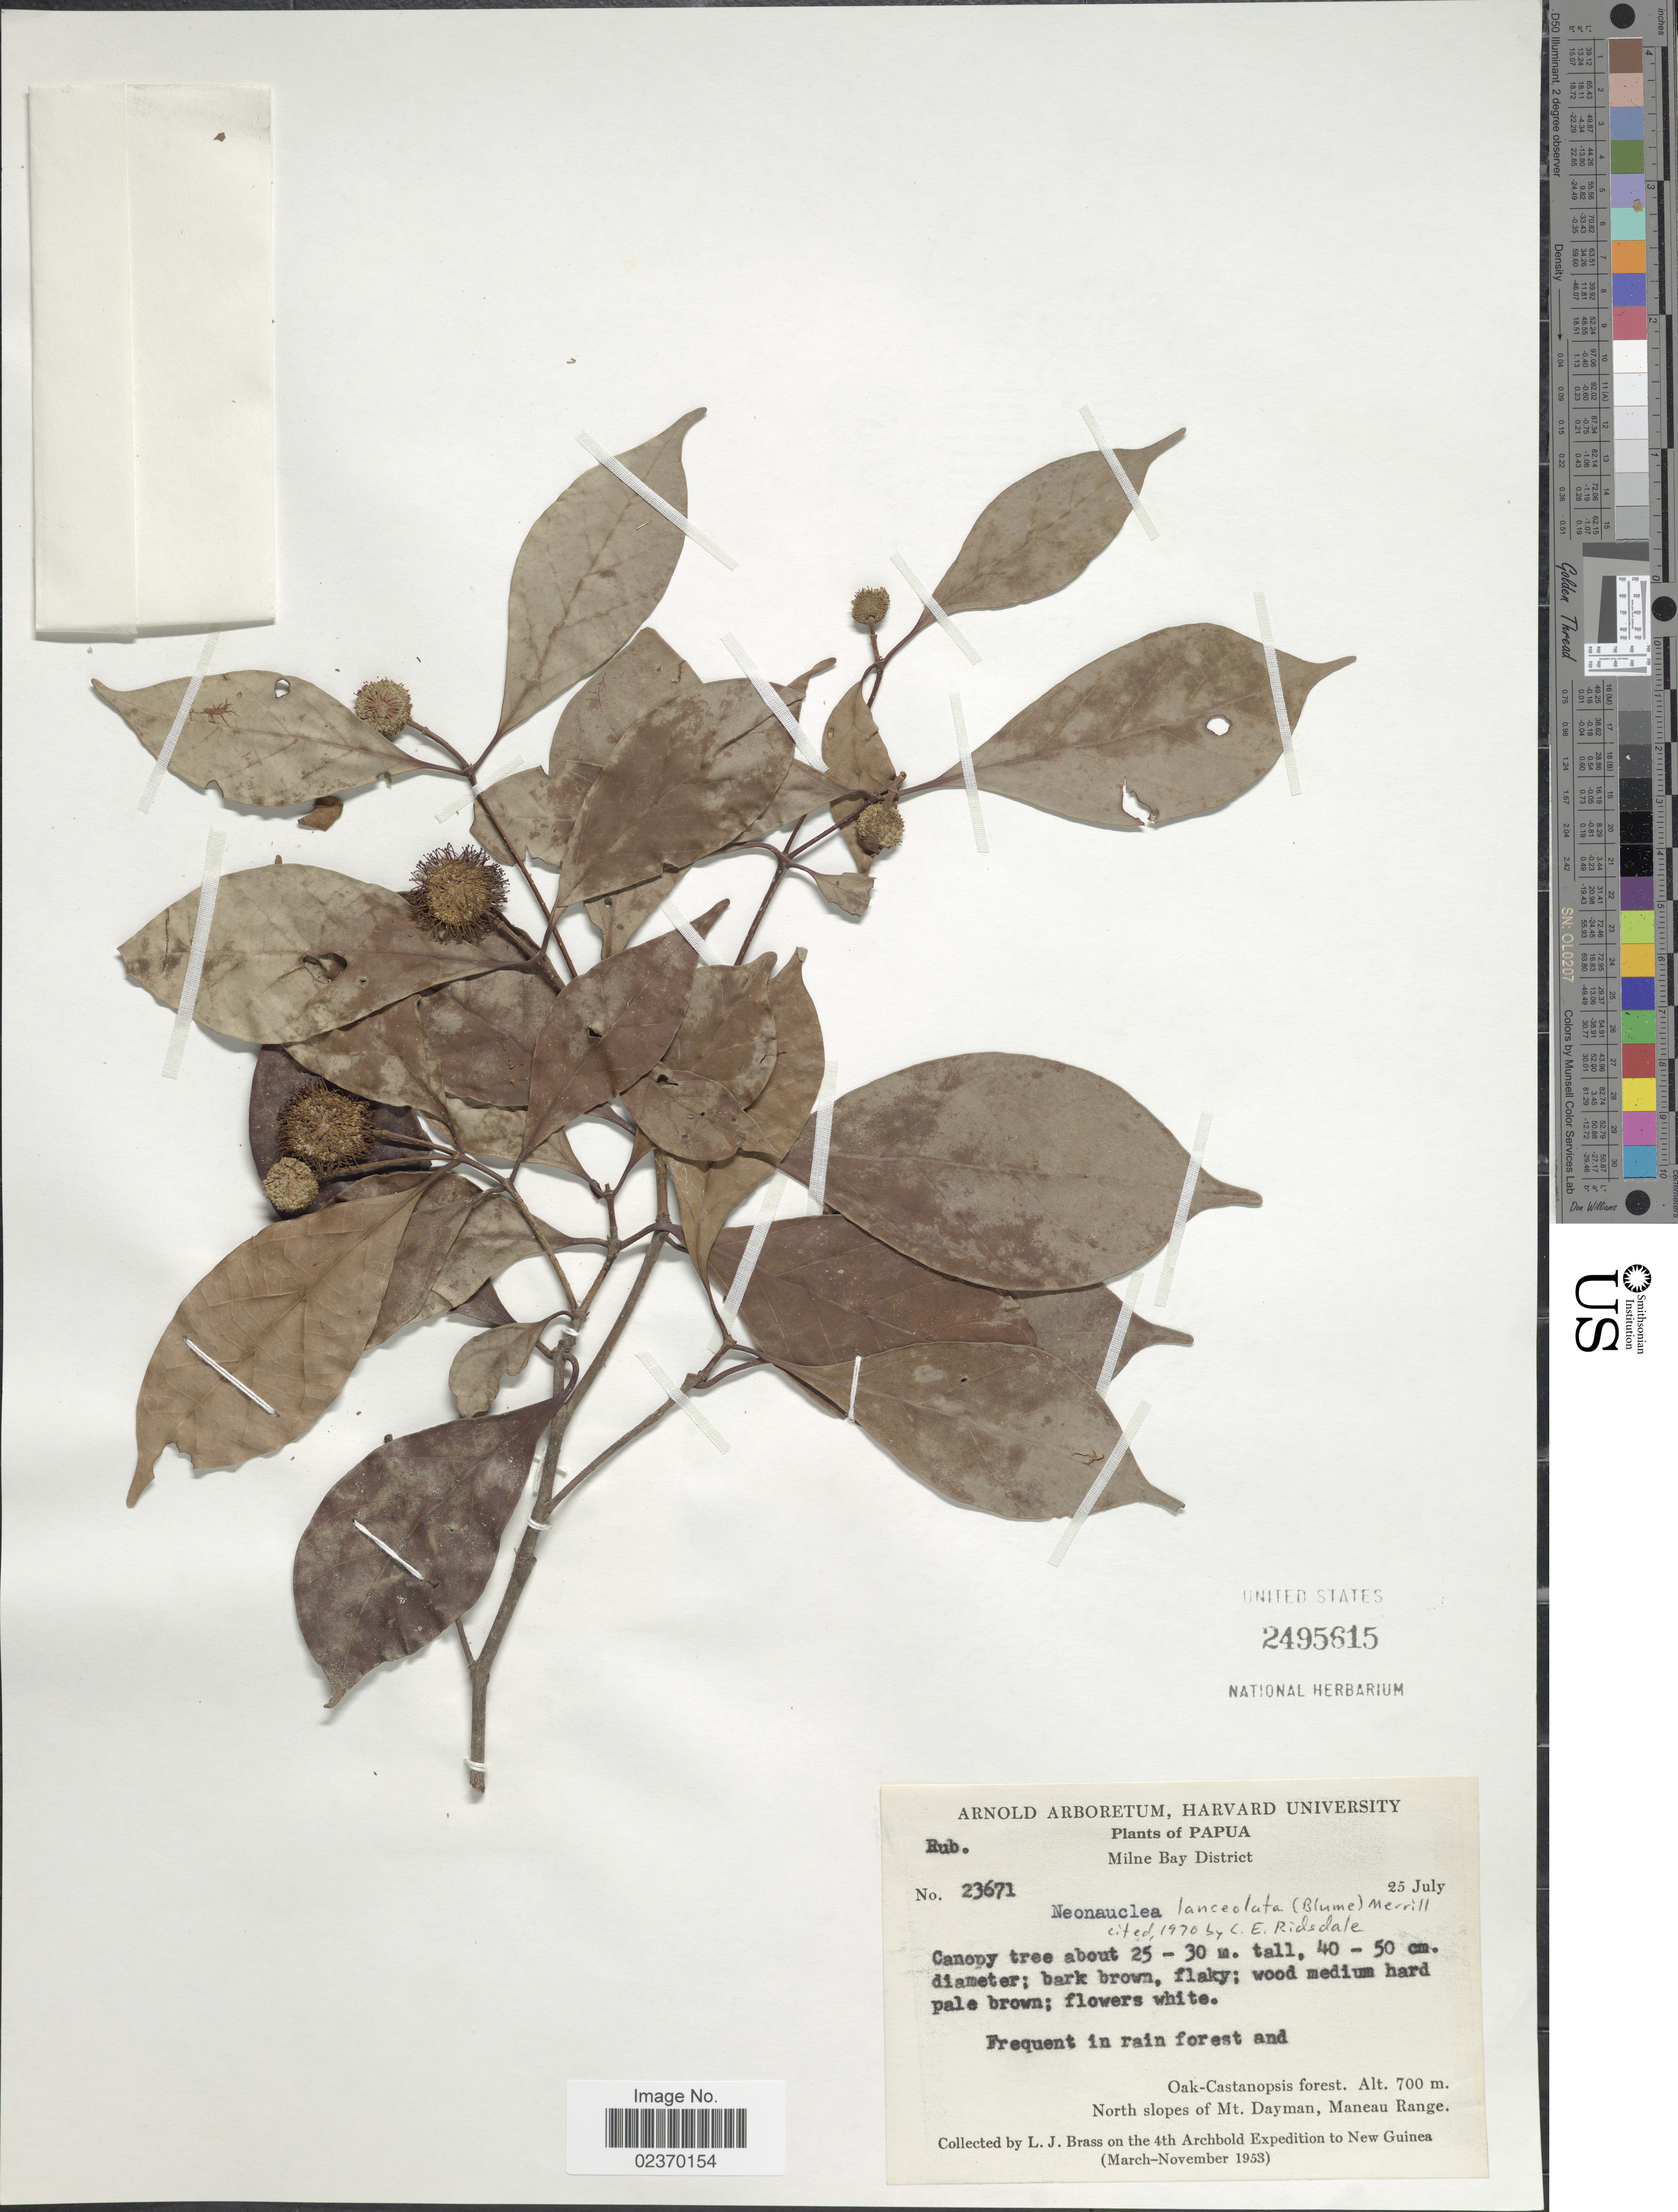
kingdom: Plantae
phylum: Tracheophyta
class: Magnoliopsida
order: Gentianales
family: Rubiaceae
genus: Neonauclea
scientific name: Neonauclea lanceolata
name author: (Blume) Merr.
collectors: L. J. Brass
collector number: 23671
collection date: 1953-07-25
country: Papua New Guinea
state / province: Milne Bay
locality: Milne Bay District, Frequent in rain forest and Oak-Castanaopsis forest, North slopes of Mt Dayman, Maneau Range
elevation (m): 700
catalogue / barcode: US 2495615